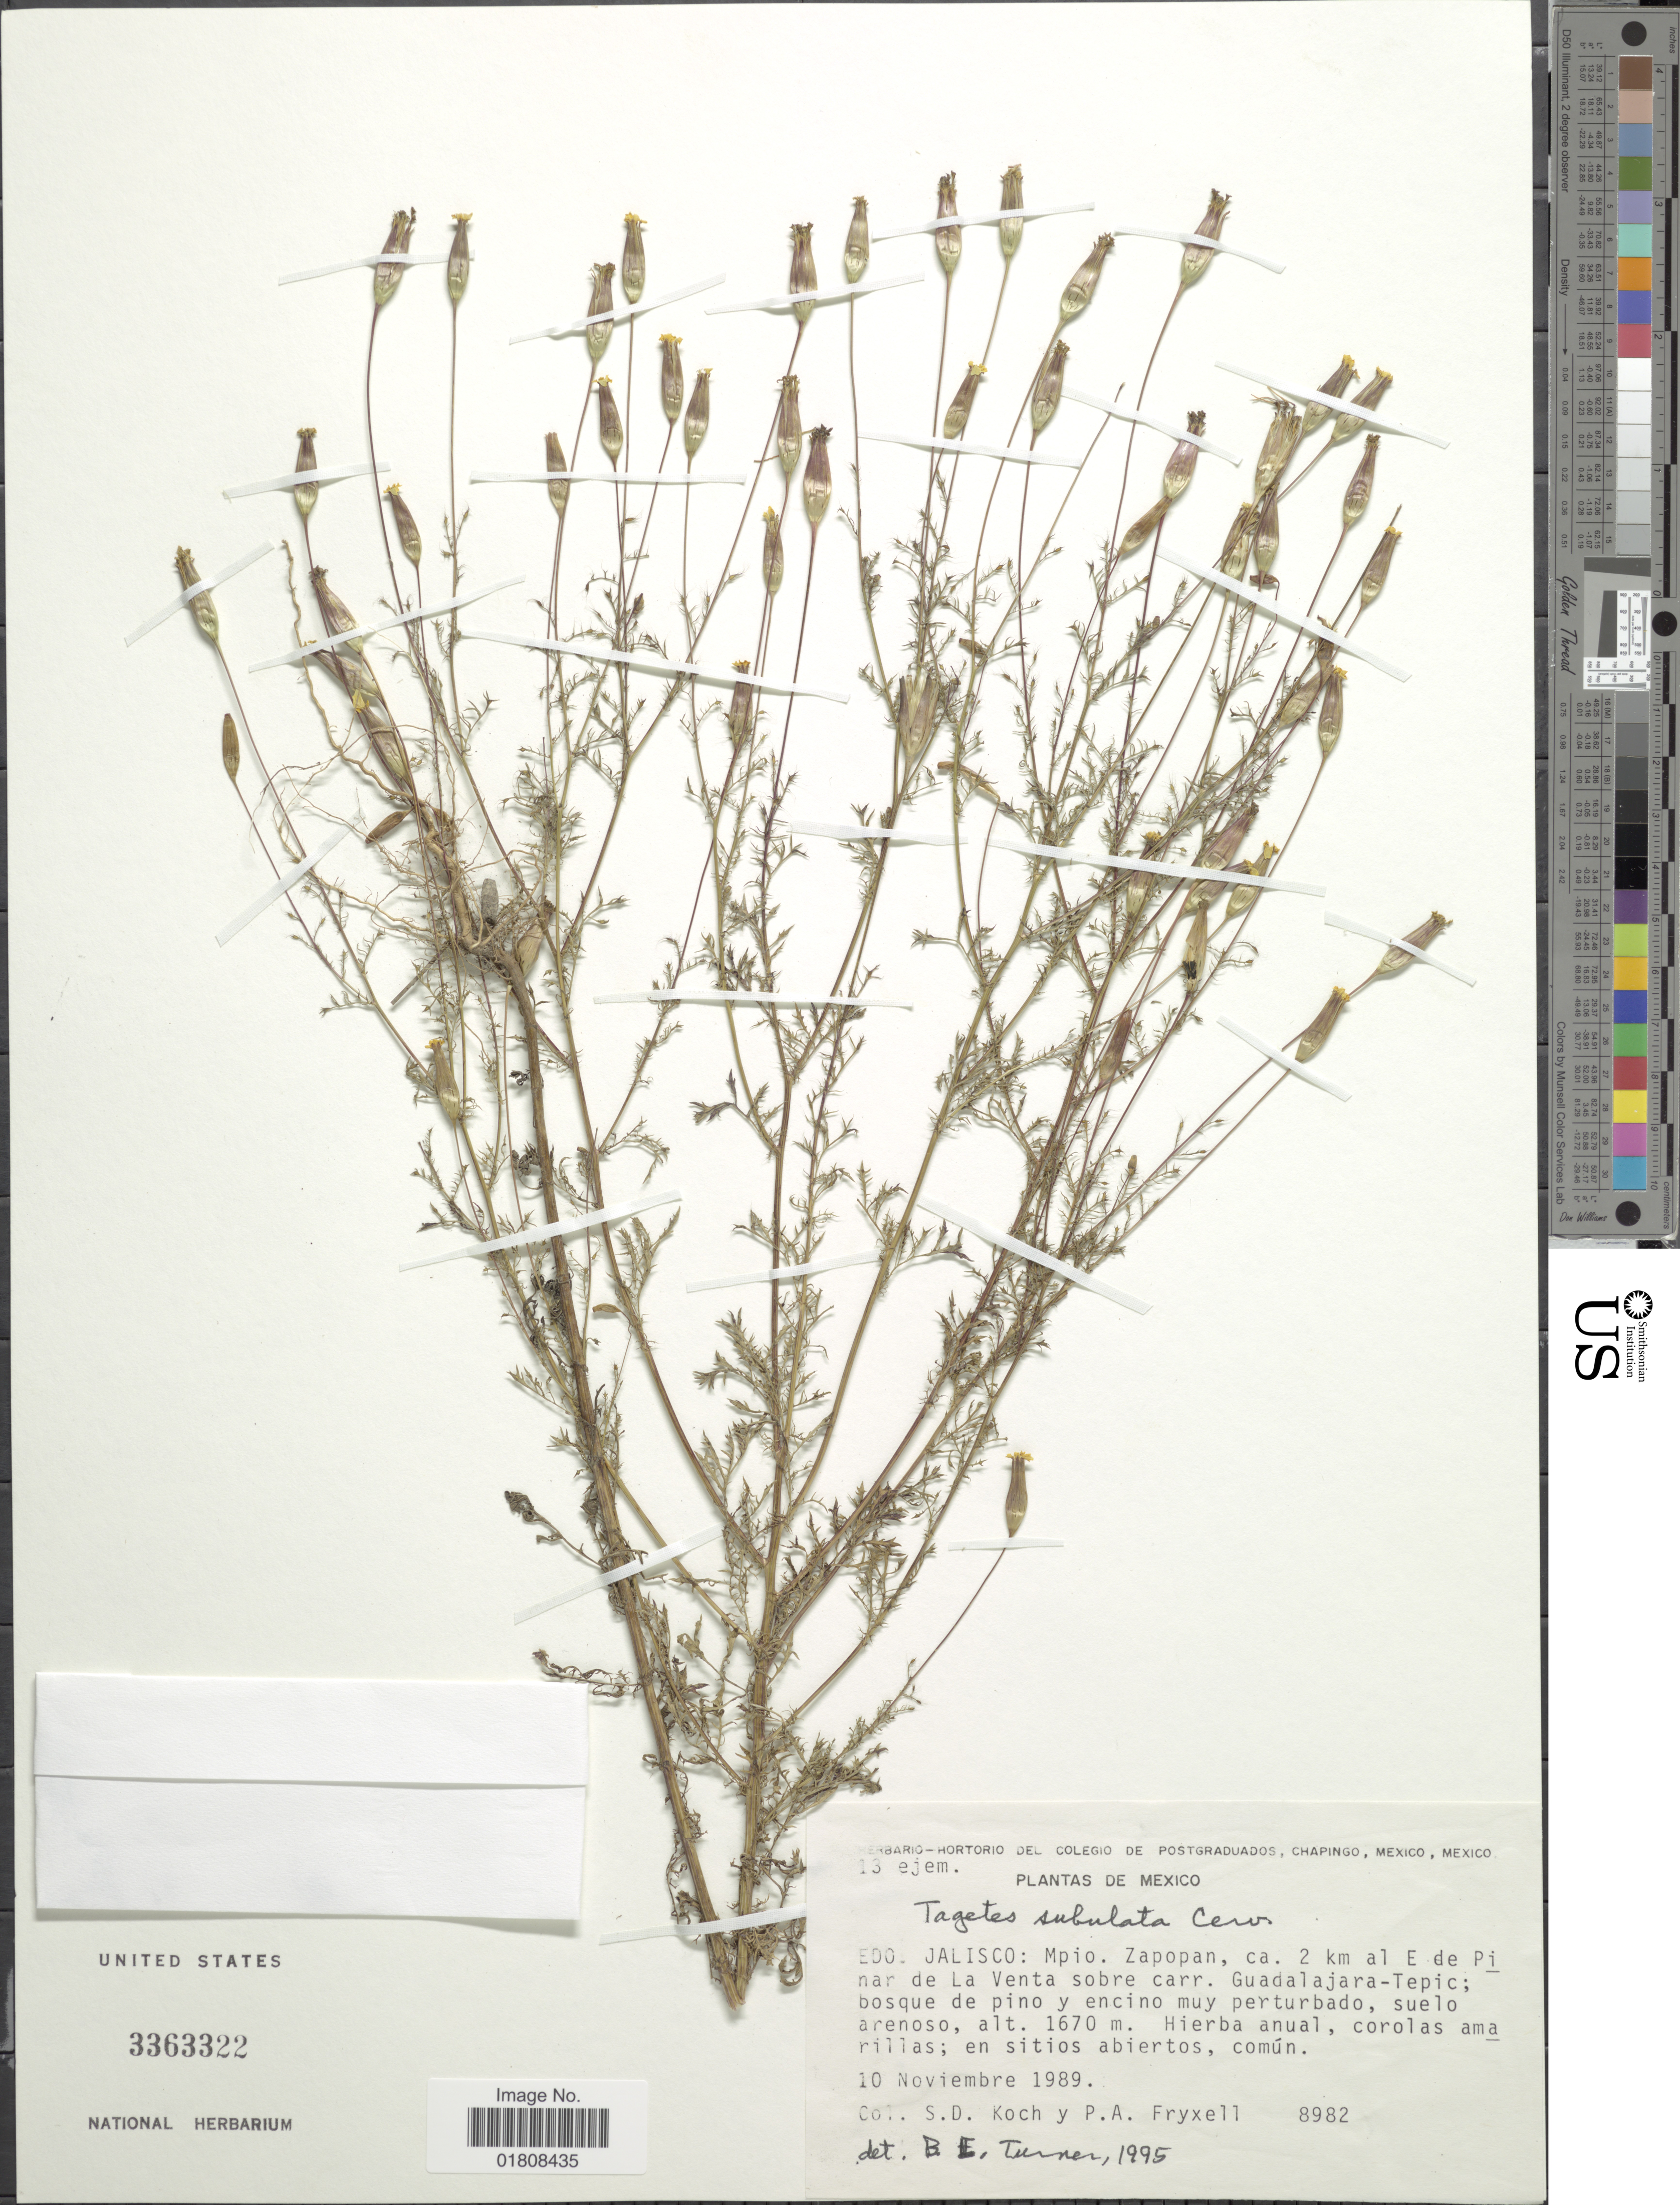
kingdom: Plantae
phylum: Tracheophyta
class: Magnoliopsida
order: Asterales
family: Asteraceae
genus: Tagetes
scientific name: Tagetes subulata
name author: Cerv.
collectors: S. D. Koch & P. A. Fryxell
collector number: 8982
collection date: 1989-11-10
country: Mexico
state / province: Jalisco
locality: Mpio. Zapopan, ca 2 km al E de Pinar de La Venta sobre carr. Guadalajara-Tepic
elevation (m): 1670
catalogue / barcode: US 3363322